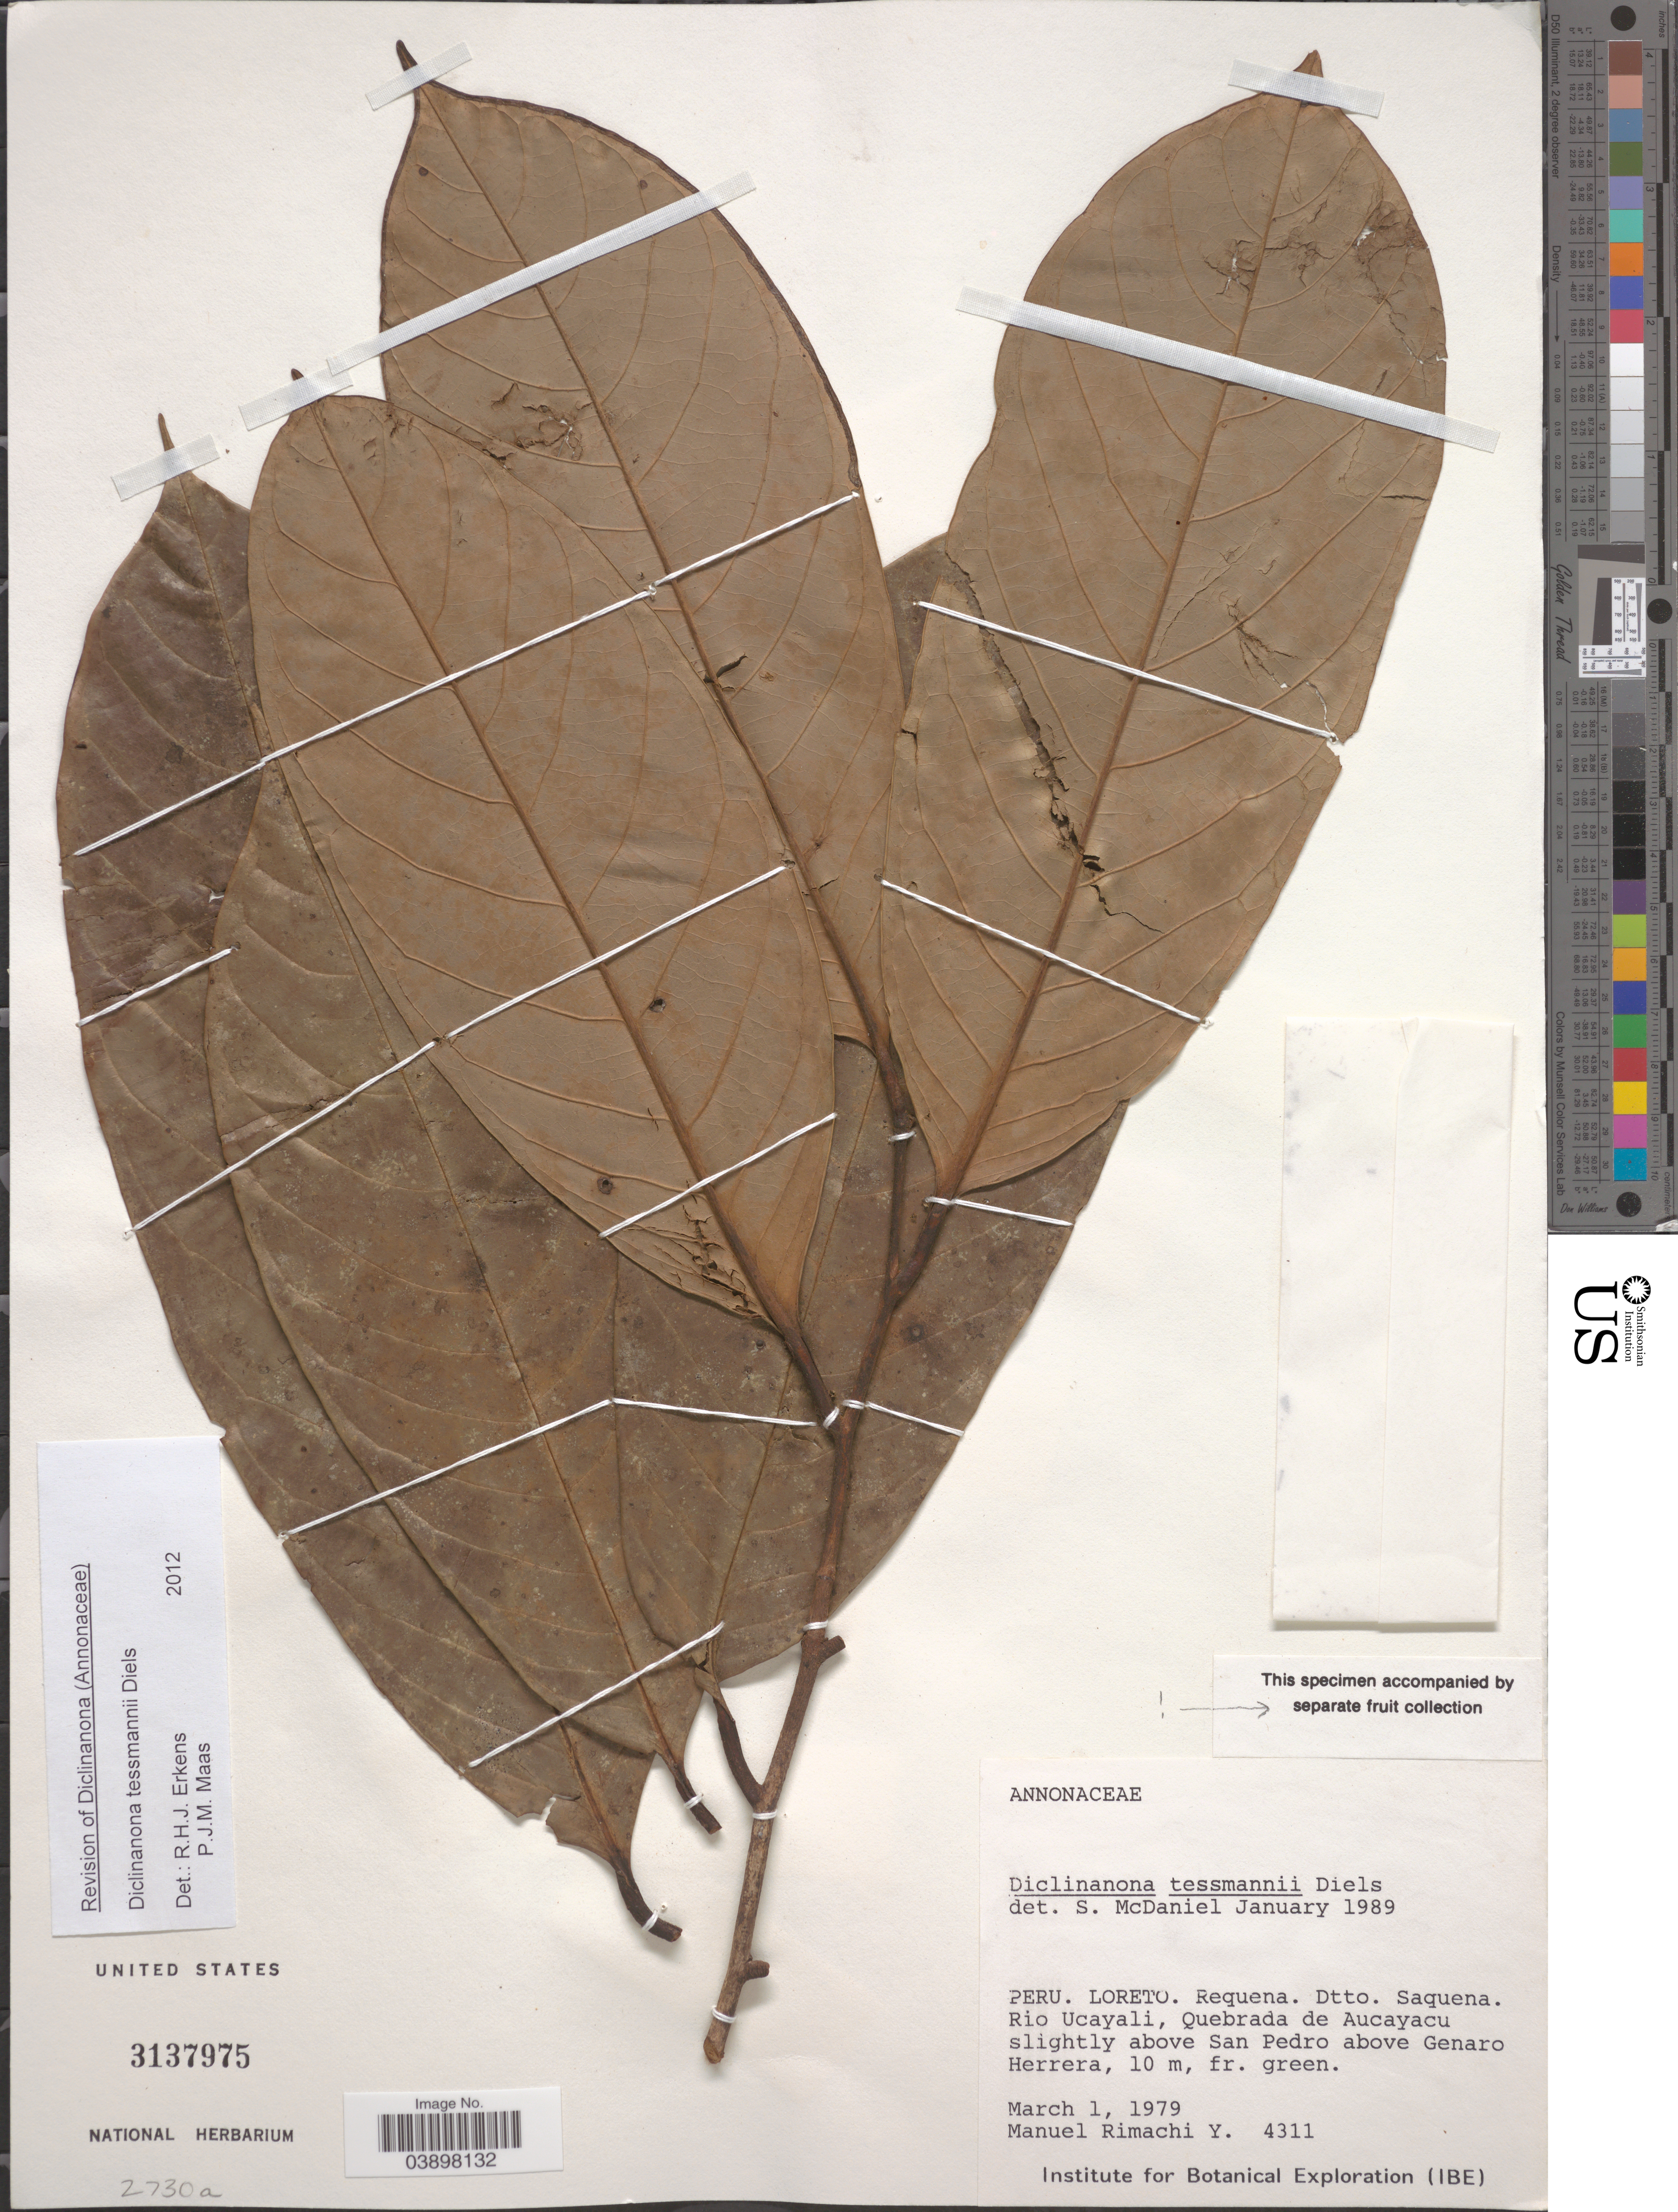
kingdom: Plantae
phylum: Tracheophyta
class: Magnoliopsida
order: Magnoliales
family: Annonaceae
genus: Diclinanona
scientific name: Diclinanona tessmannii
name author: Diels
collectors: M. Rimachi Y.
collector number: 4311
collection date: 1979-03-01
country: Peru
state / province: Loreto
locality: Requena. Dtto. Saquena. Rio Ucayali, Quebrada de Aucayacu slightly above San Pedro above Genaro Herrera.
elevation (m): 10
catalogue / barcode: US 3137975